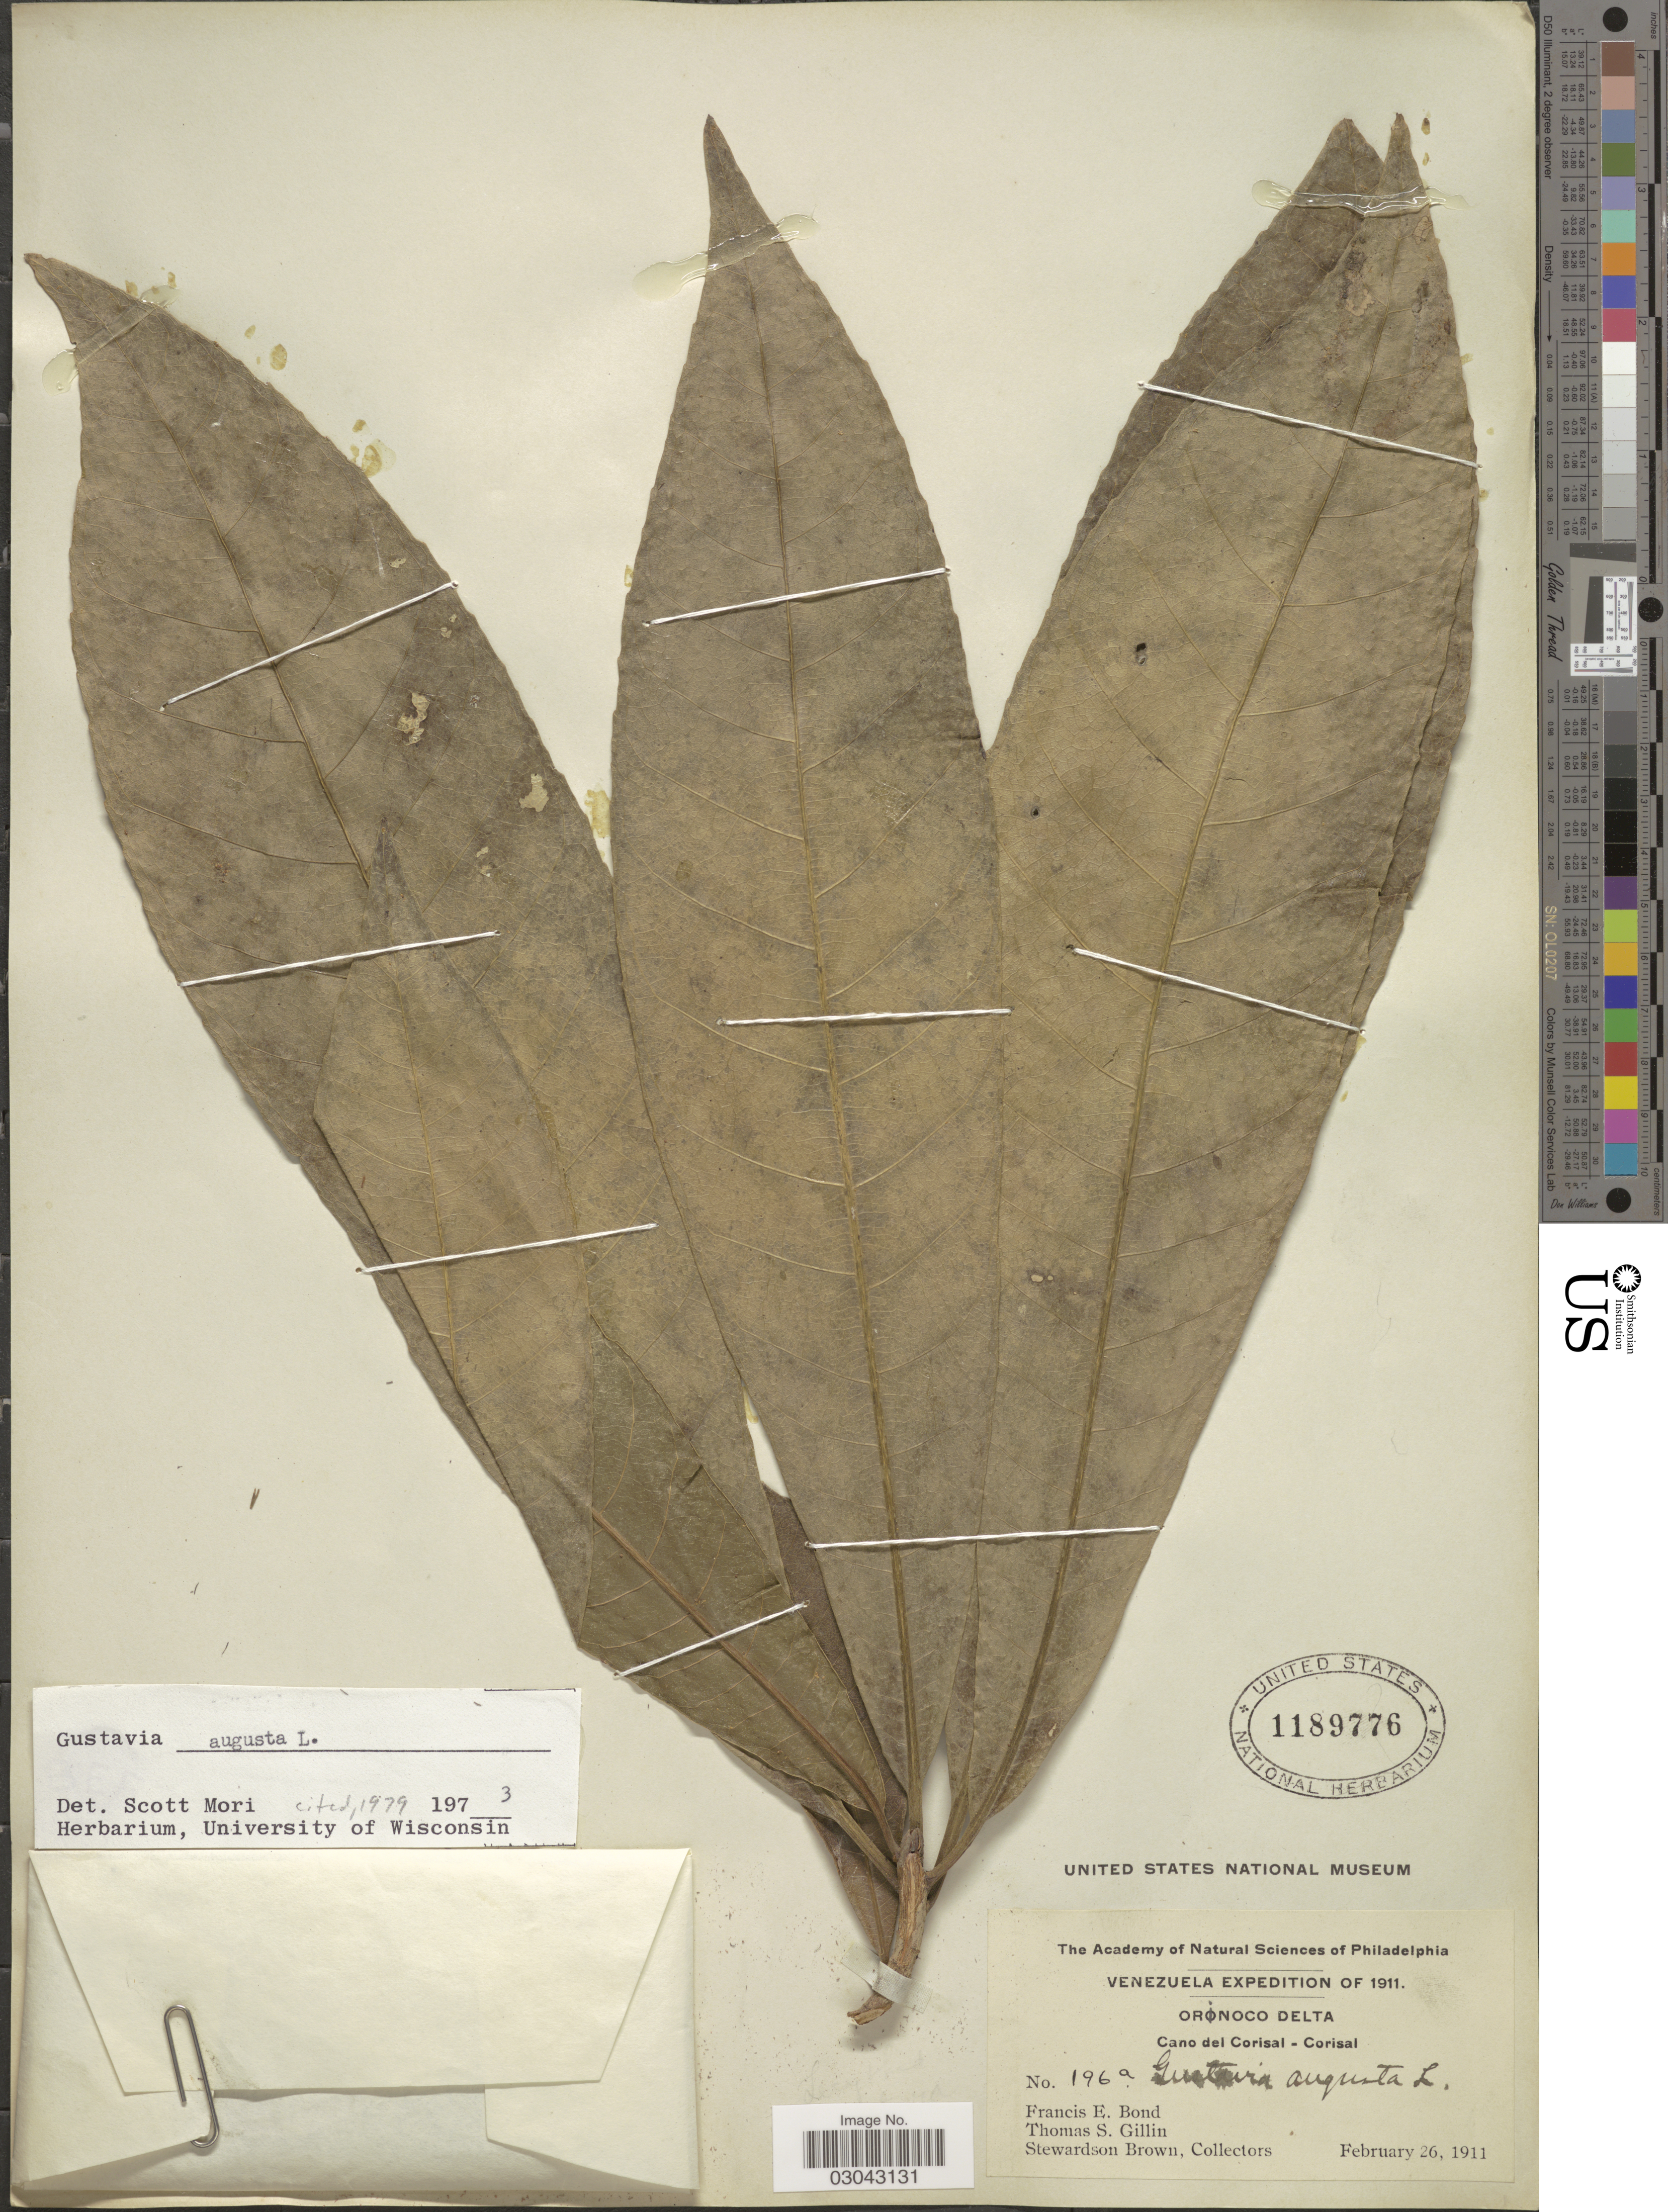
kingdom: Plantae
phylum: Tracheophyta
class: Magnoliopsida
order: Ericales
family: Lecythidaceae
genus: Gustavia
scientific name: Gustavia augusta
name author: L.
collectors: F. Bond, T. Gillin & S. Brown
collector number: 196a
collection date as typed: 26-28 February 1911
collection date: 1911-02-26/1911-02-28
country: Venezuela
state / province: Monagas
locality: Corozal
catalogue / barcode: US 1189776